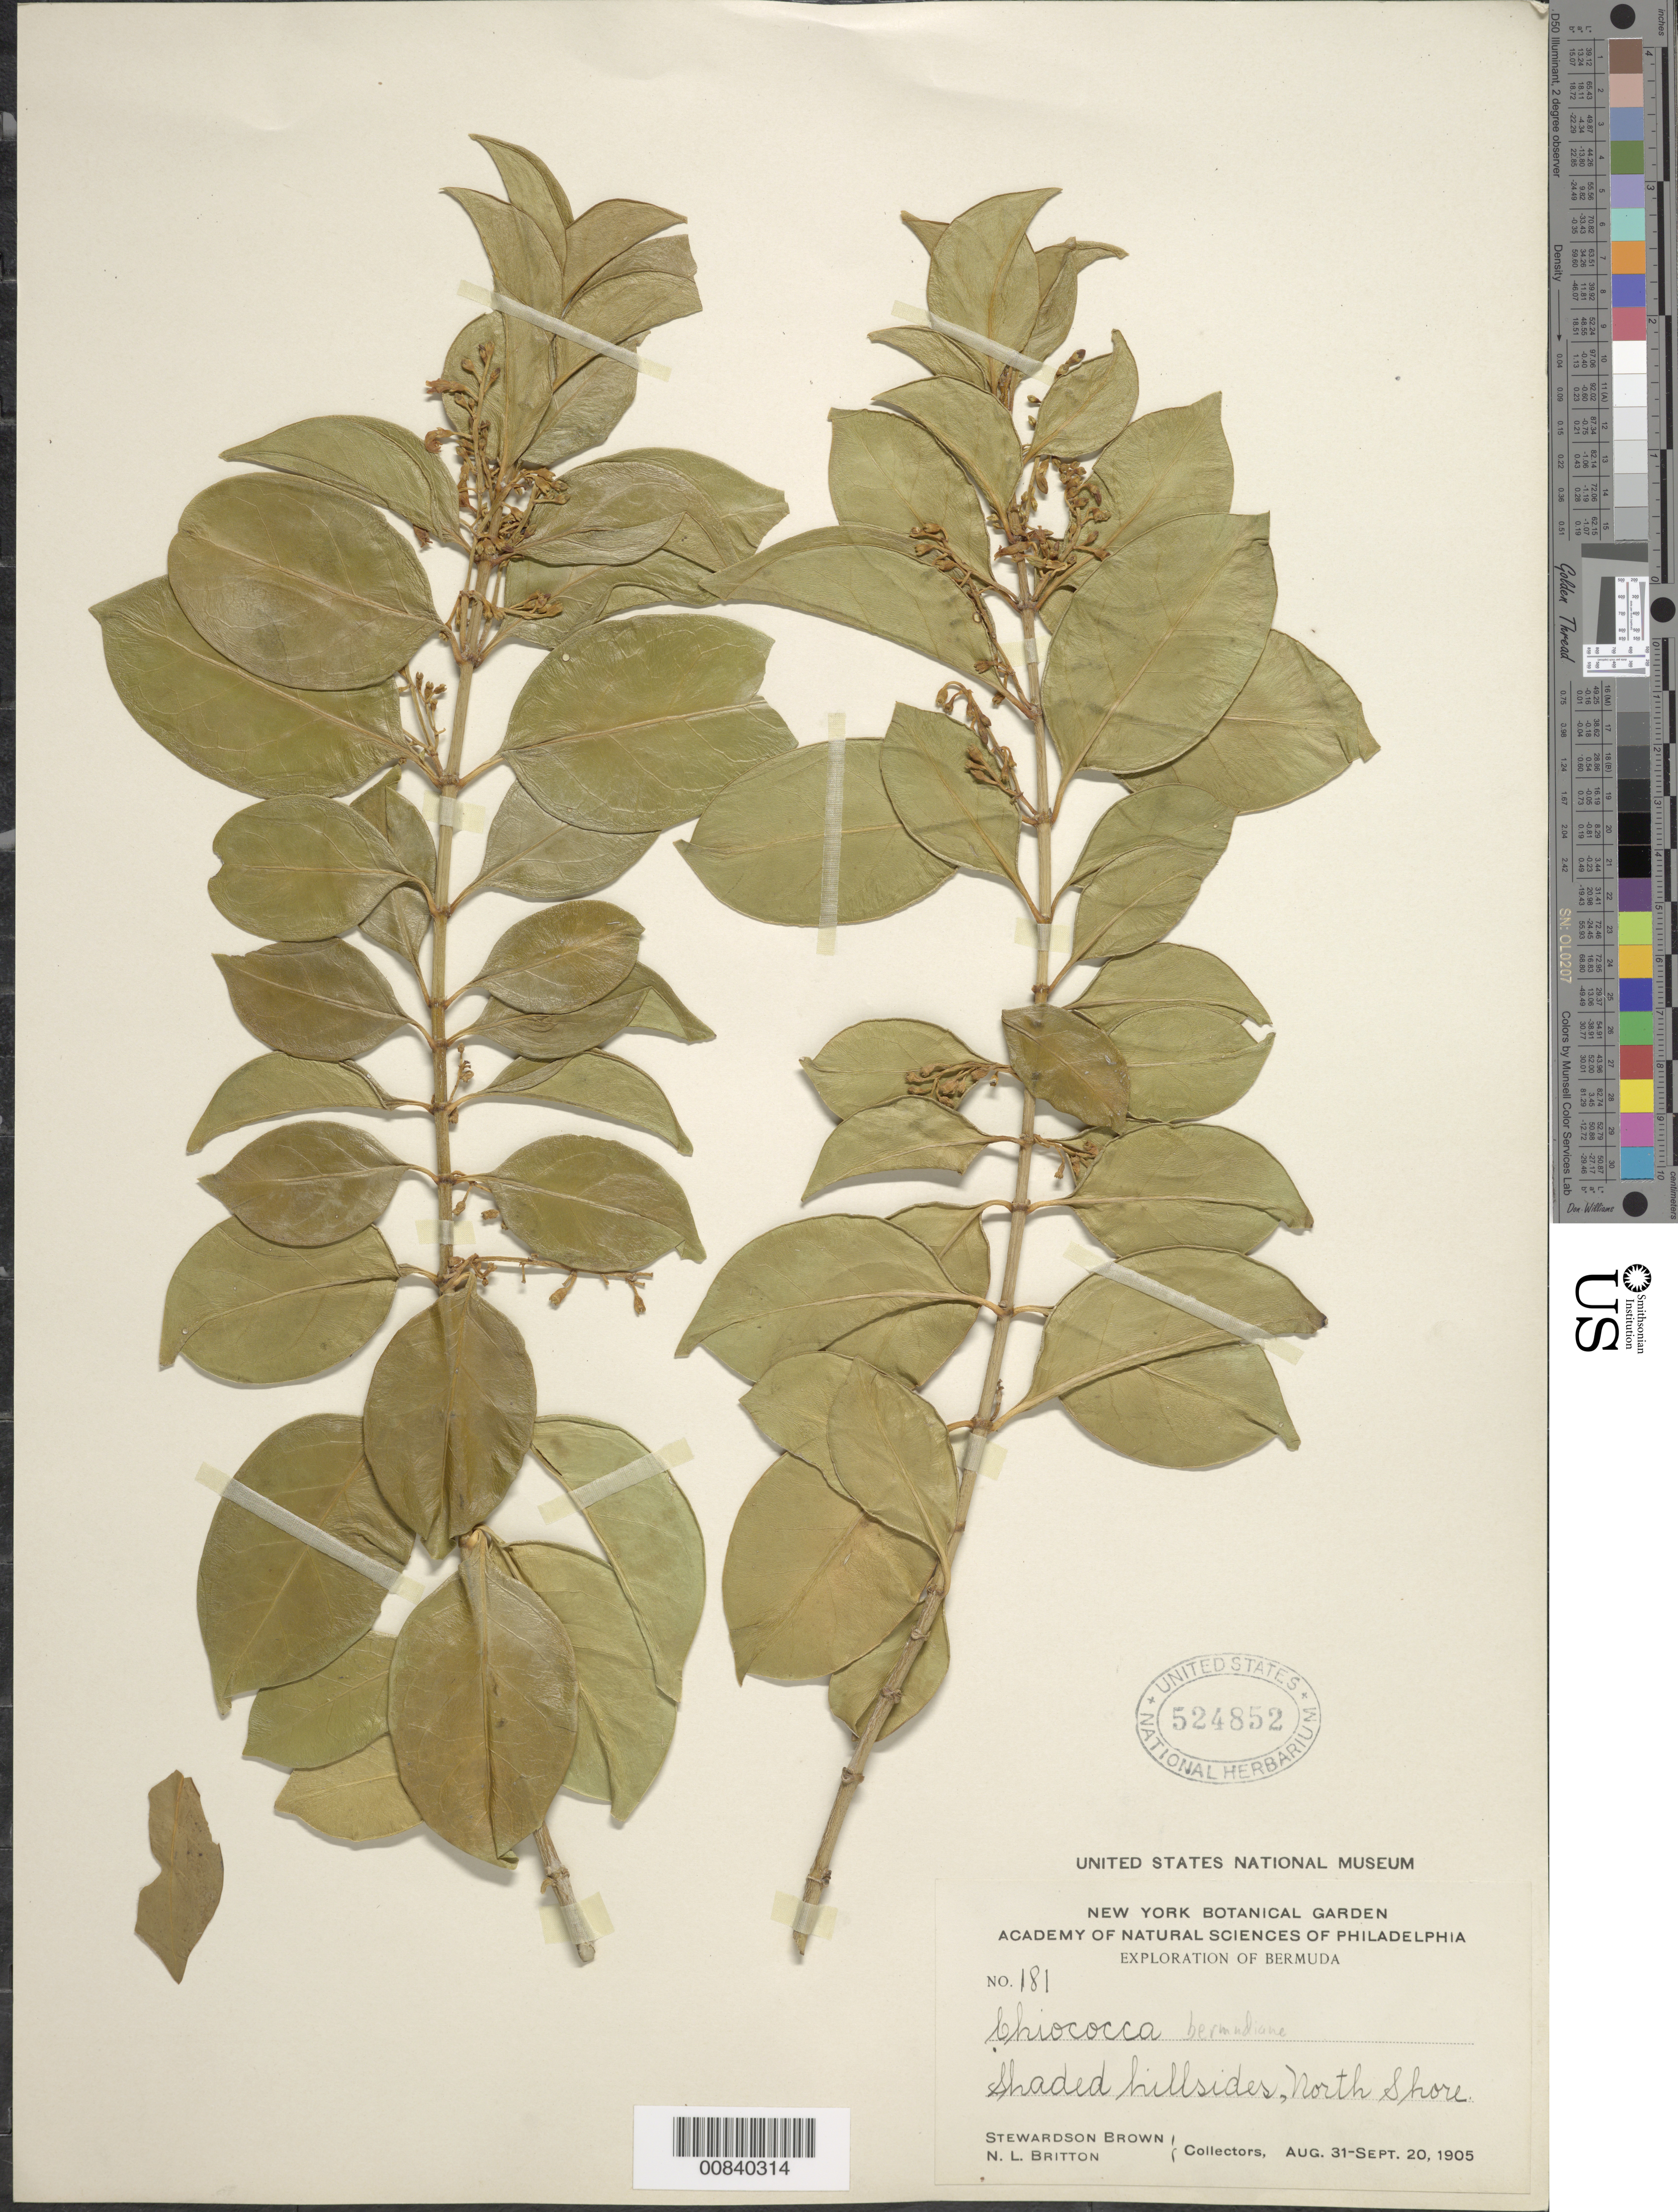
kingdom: Plantae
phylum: Tracheophyta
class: Magnoliopsida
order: Gentianales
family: Rubiaceae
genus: Chiococca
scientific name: Chiococca alba subsp. alba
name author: (L.) Hitchc.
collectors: S. Brown & N. Britton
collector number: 181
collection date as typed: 31 Aug 1905 to 20 Sep 1905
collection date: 1905-08-31/1905-09-20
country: Bermuda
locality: North Shore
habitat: Shaded hillsides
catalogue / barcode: US 524852